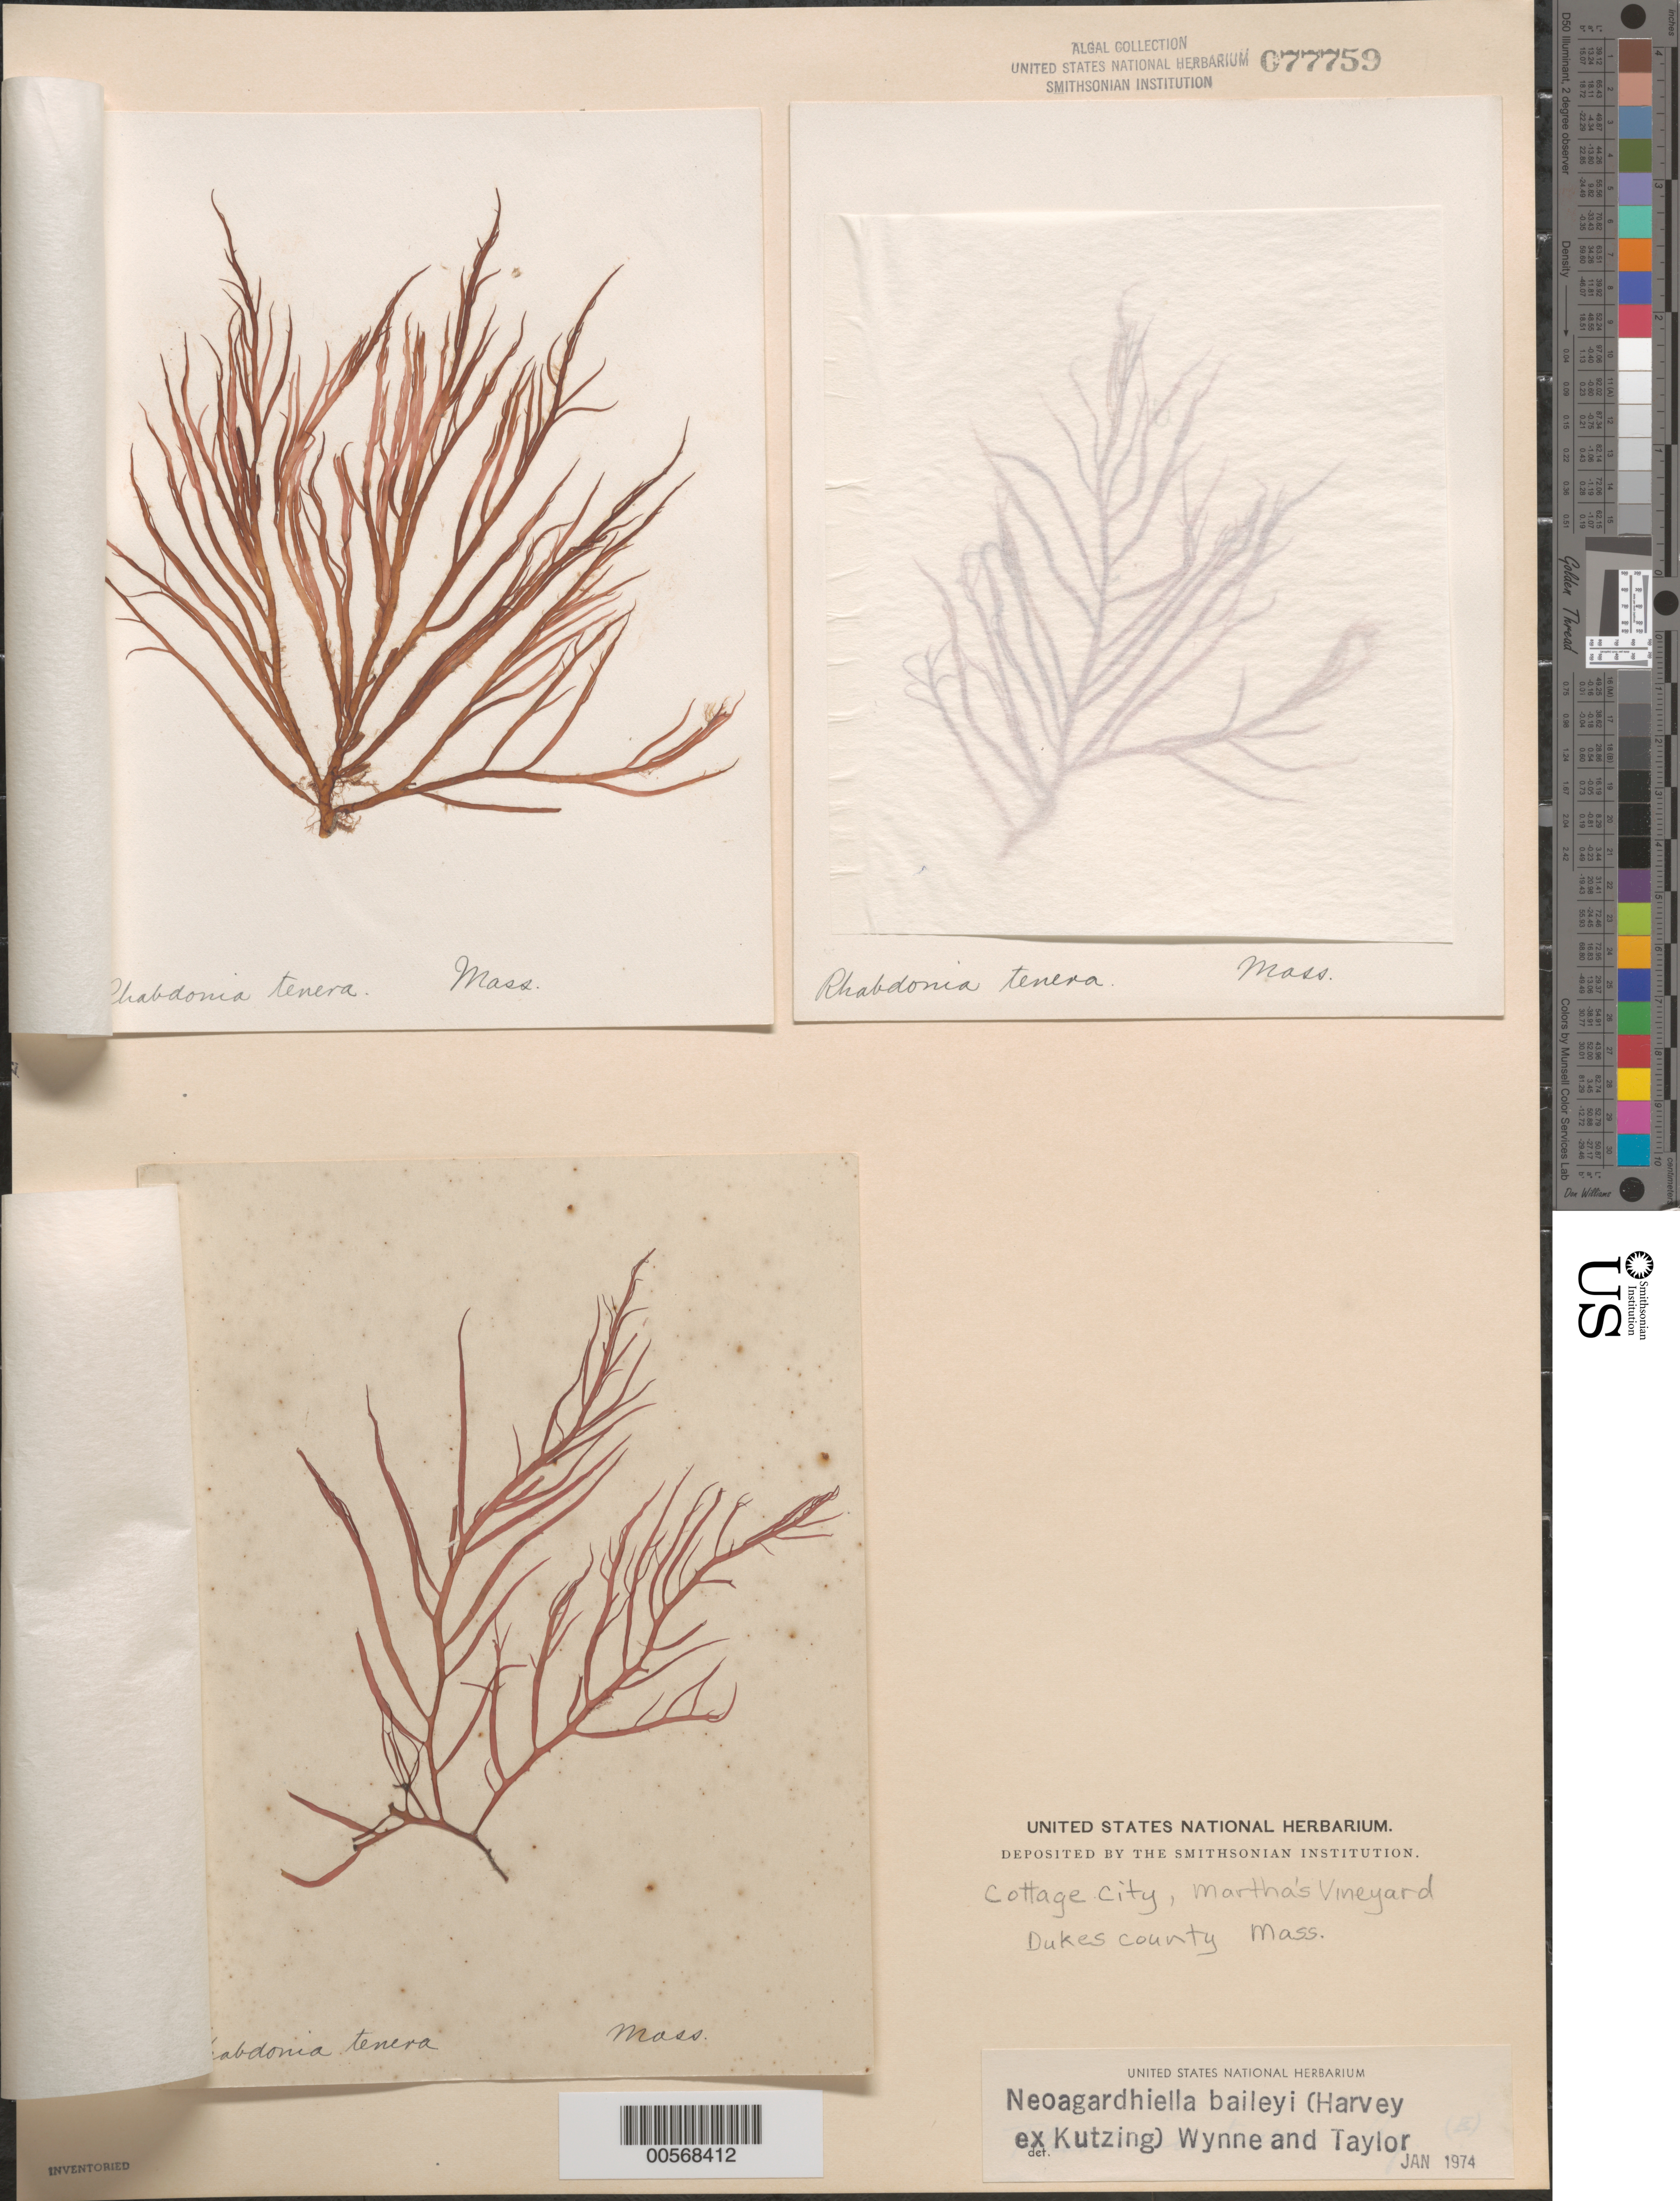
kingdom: Plantae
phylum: Rhodophyta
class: Florideophyceae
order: Gigartinales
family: Solieriaceae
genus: Agardhiella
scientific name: Agardhiella subulata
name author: (C. Agardh) G.T.Kraft & M.J. Wynne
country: United States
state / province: Massachusetts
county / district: Dukes County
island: Martha's Vineyard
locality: Cottage City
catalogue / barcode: US 77759